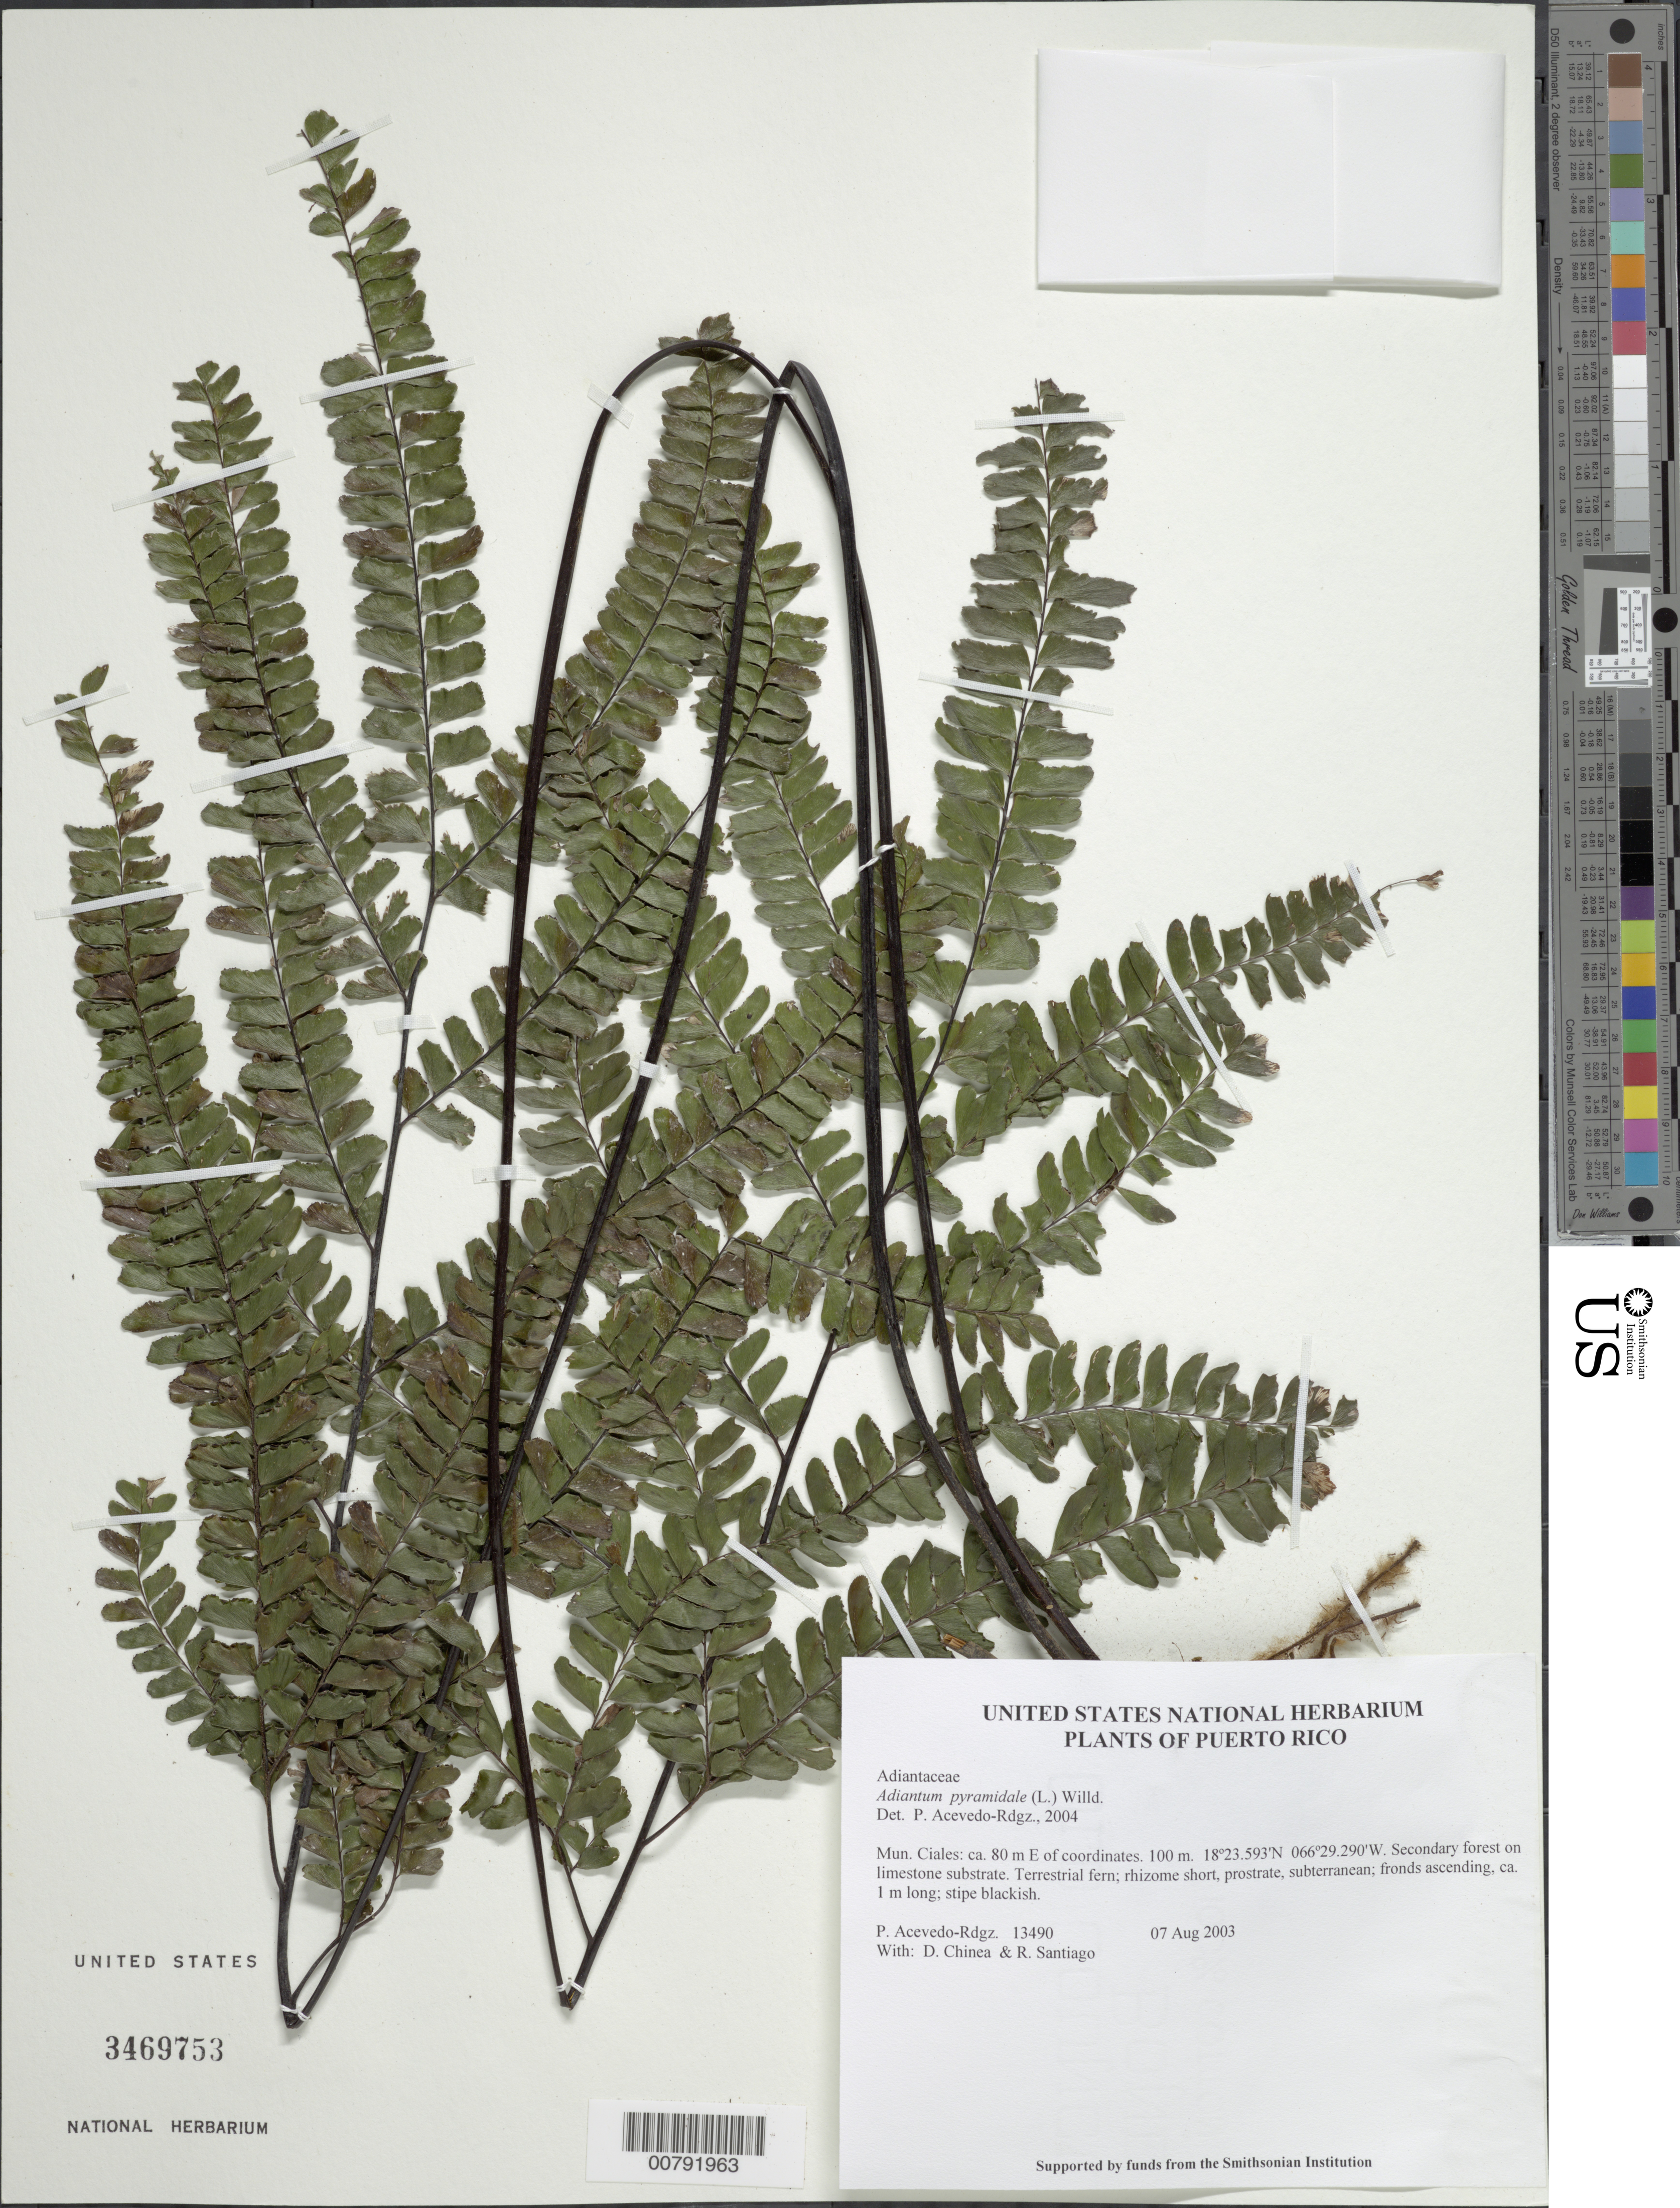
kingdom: Plantae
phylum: Tracheophyta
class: Polypodiopsida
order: Polypodiales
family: Pteridaceae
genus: Adiantum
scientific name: Adiantum pyramidale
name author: (L.) Willd.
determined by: Acevedo-Rodríguez, P., (BOT), Smithsonian Institution - National Museum of Natural History (UNITED STATES)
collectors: P. Acevedo-Rodr., D. Chinea & R. Santiago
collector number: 13490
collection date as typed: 07 Aug 2003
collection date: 2003-08-07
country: Puerto Rico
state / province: Ciales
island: Puerto Rico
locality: Mun. Ciales: ca. 80 m E of coordinates.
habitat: Secondary forest on limestone substrate.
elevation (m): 100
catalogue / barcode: US 3469753